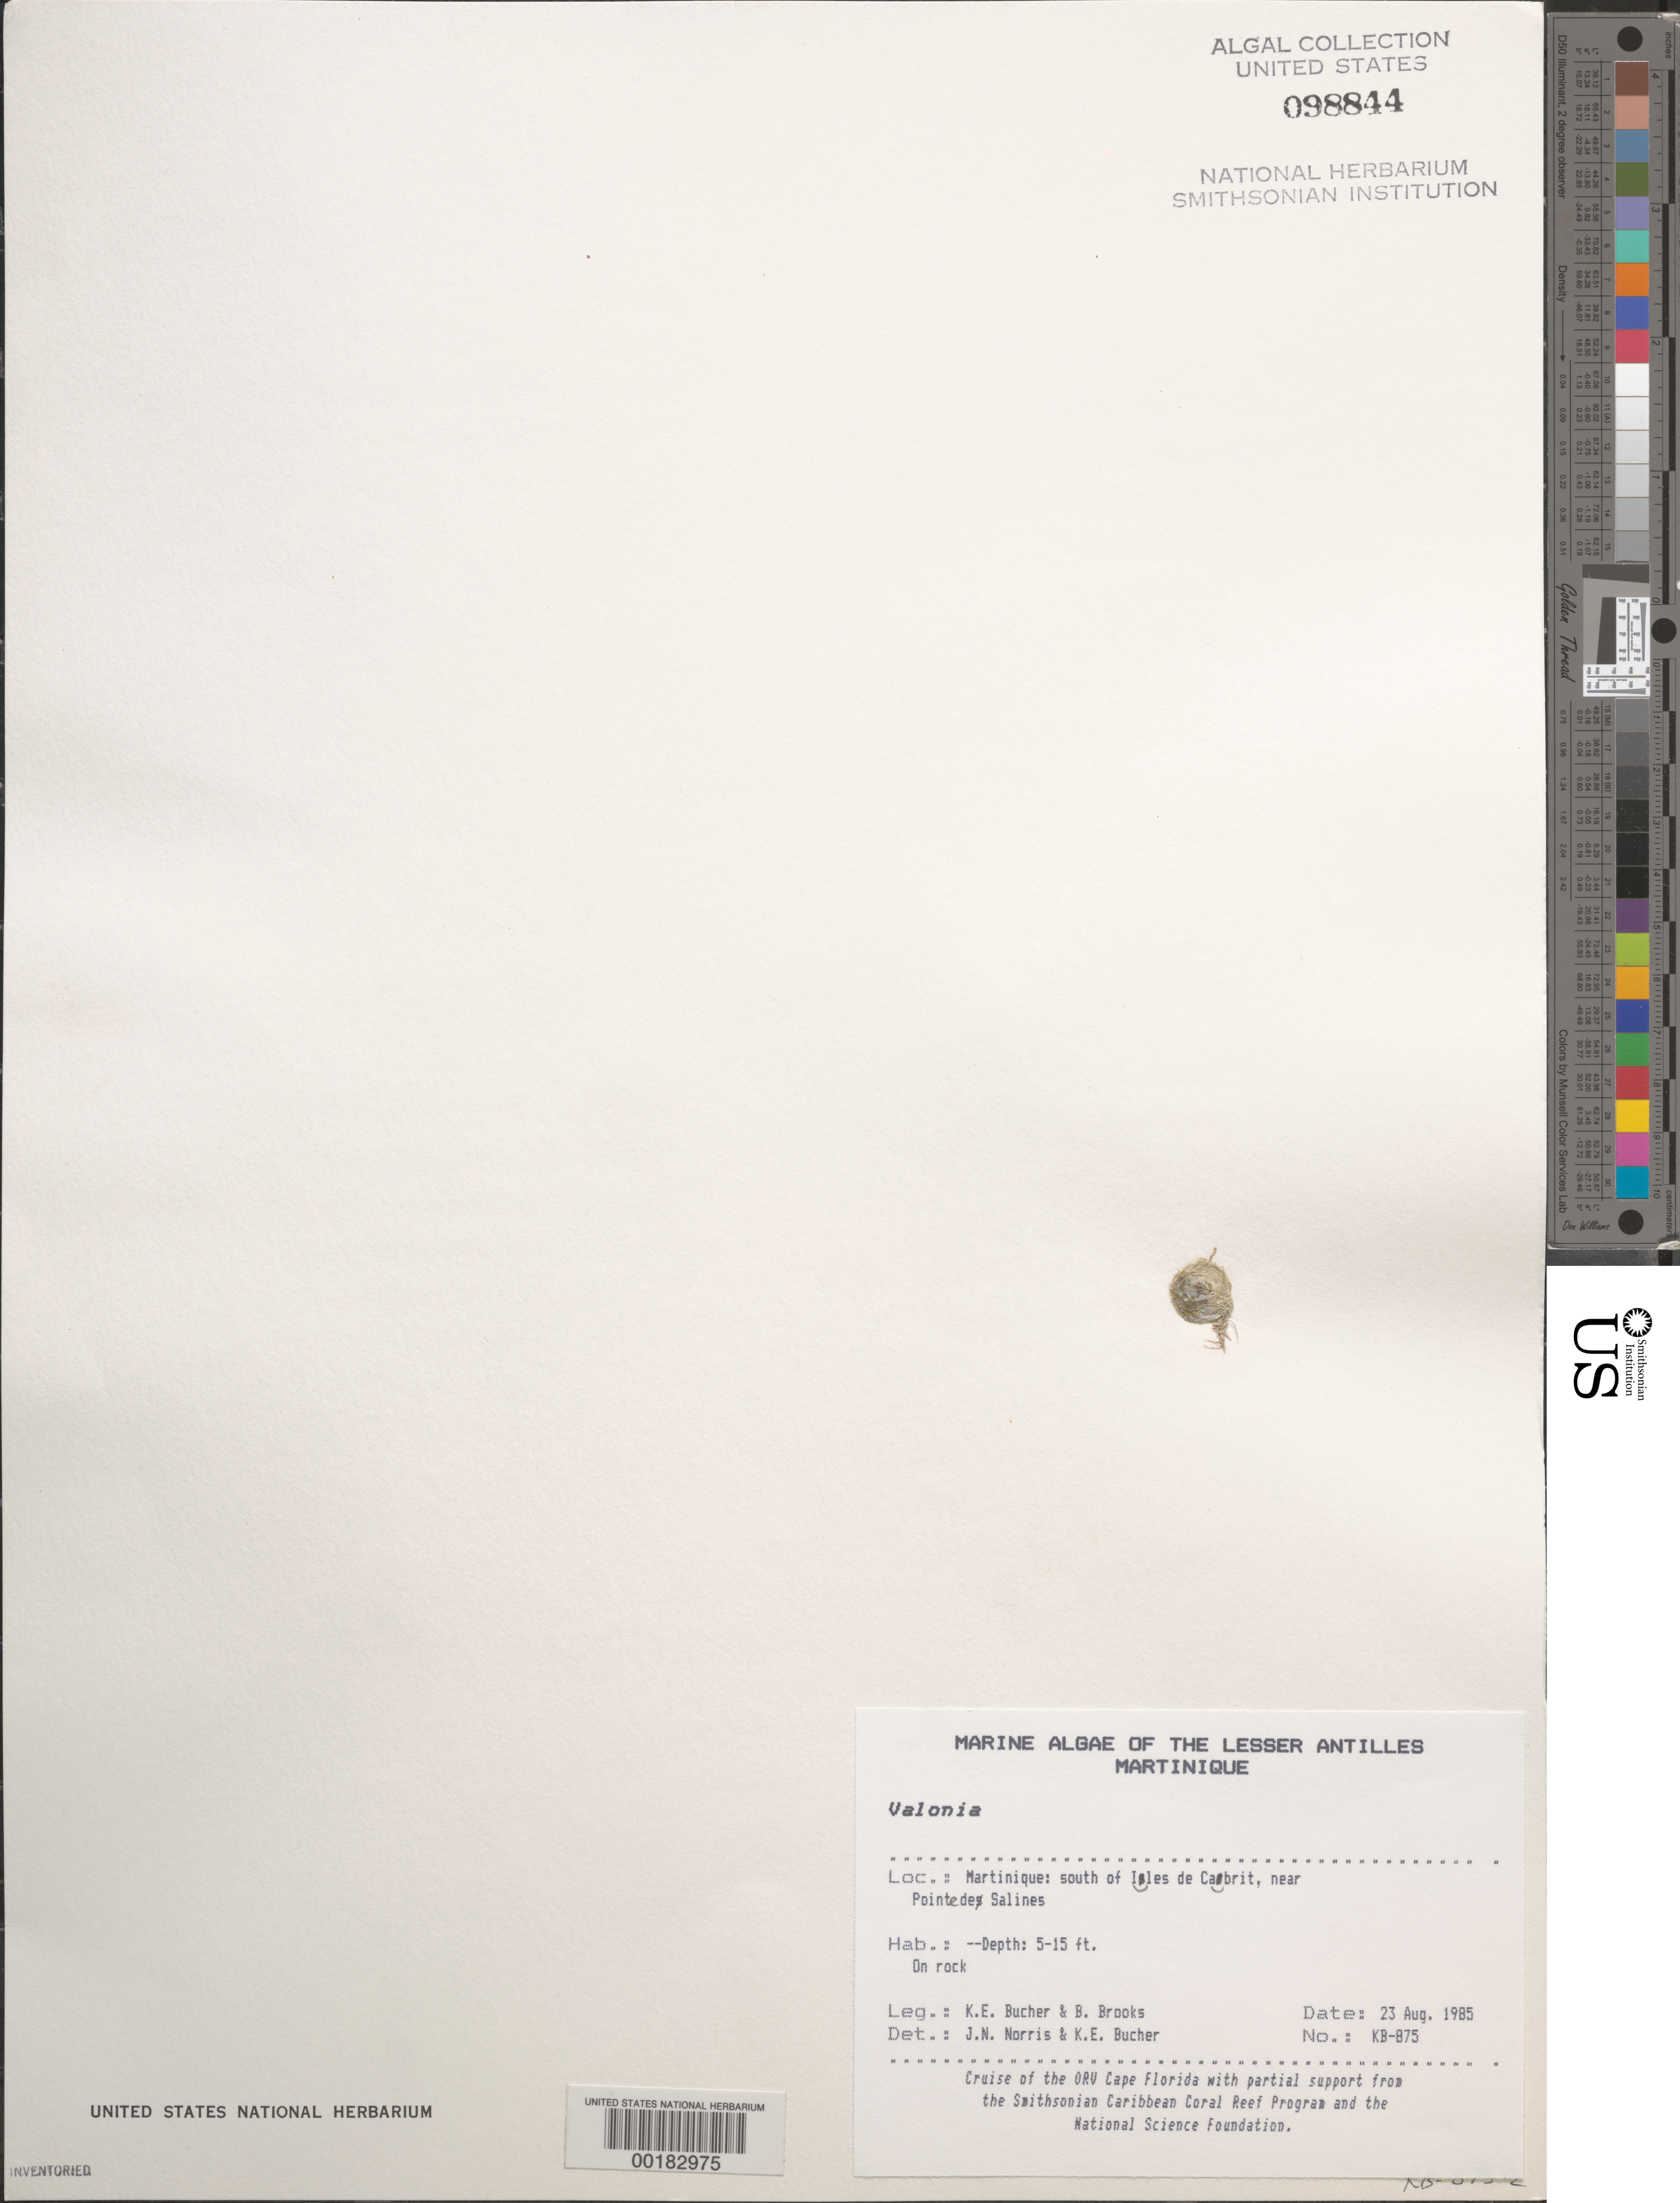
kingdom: Plantae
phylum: Chlorophyta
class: Ulvophyceae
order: Siphonocladales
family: Valoniaceae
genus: Valonia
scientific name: Valonia sp.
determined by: Norris, J. N.; Bucher, K. E.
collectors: K. E. Bucher & B. Brooks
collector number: Kb-875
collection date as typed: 23 Aug 1985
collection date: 1985-08-23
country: Martinique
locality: South of Iles de Cabrit, near Pointe de Salines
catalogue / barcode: US 98844